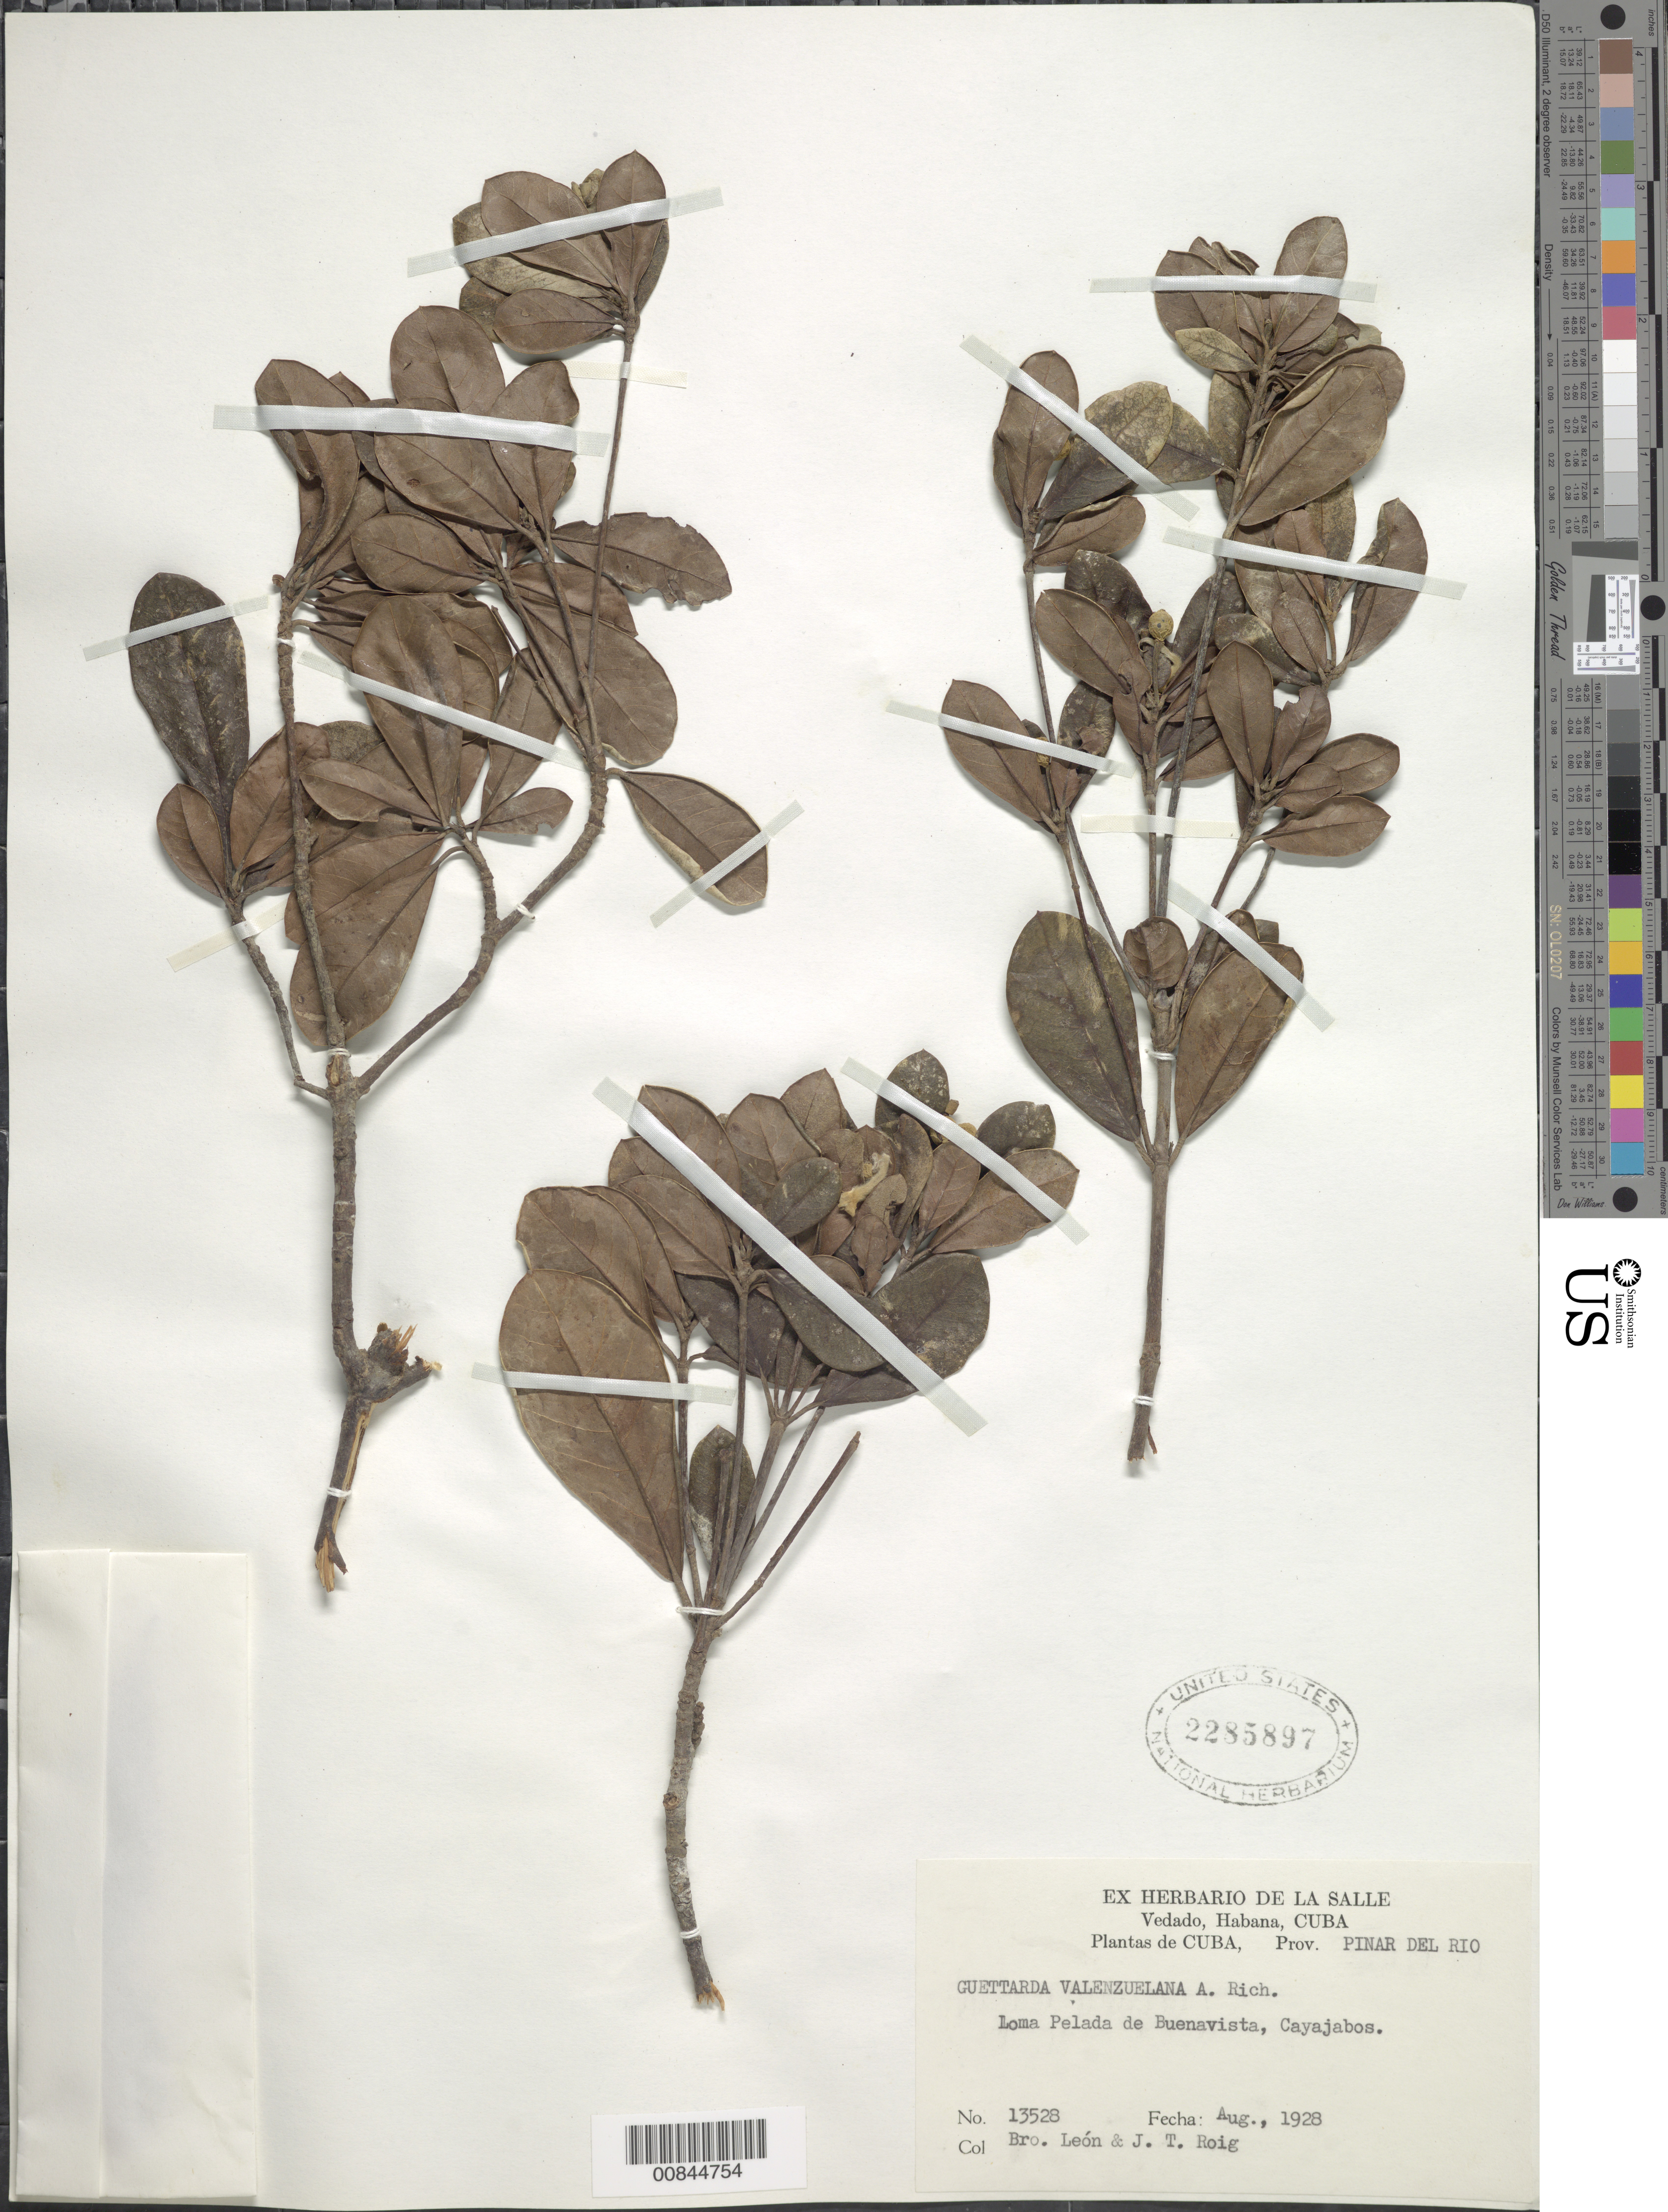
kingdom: Plantae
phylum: Tracheophyta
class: Magnoliopsida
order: Gentianales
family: Rubiaceae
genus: Guettarda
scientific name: Guettarda valenzuelana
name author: A. Rich.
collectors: Bro. León & J. Roig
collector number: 13528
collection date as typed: Aug 1928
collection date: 1928-08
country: Cuba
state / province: Pinar del Río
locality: Loma Pelada de Buenavista, Cayajabos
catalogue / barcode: US 2285897